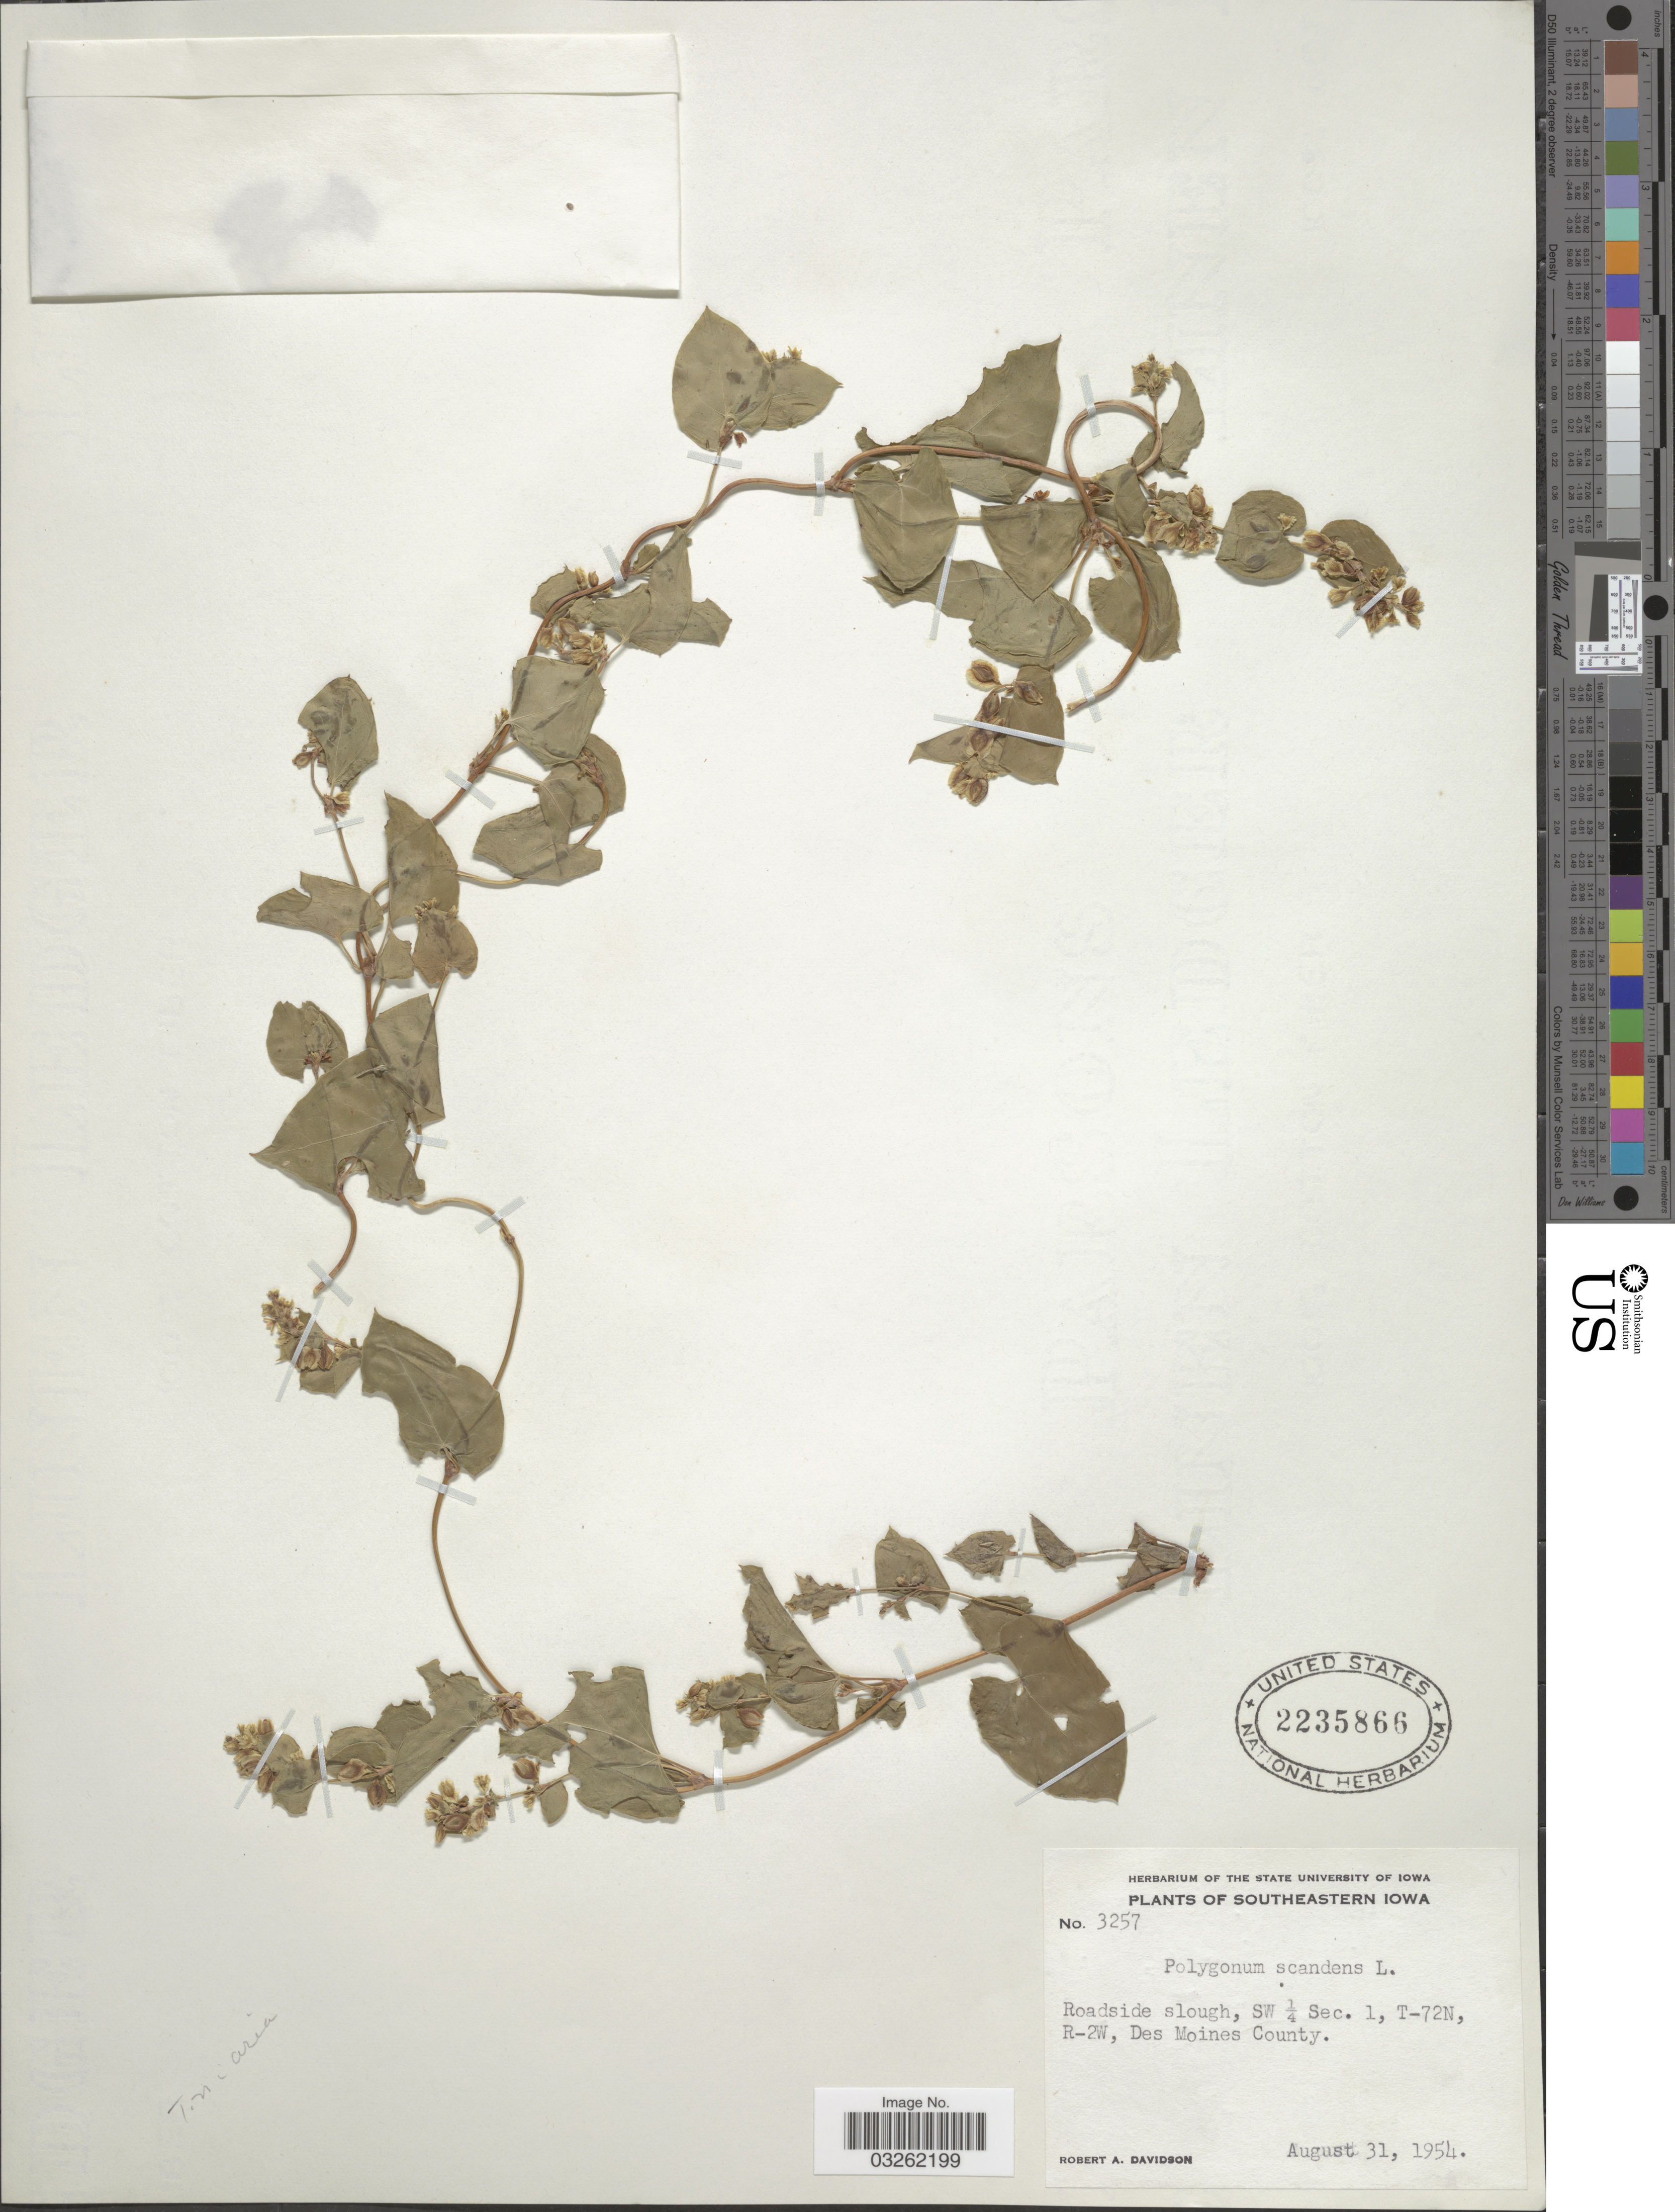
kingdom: Plantae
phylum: Tracheophyta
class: Magnoliopsida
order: Caryophyllales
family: Polygonaceae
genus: Fallopia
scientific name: Fallopia scandens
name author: (L.) Holub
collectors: R. A. Davidson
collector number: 7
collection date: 1954-08-31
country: United States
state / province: Iowa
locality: Southeastern Iowa. Roadside slough, SW ¼ Sec. 1, T-72N, R-2W, Des Moines County.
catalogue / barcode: US 2235866